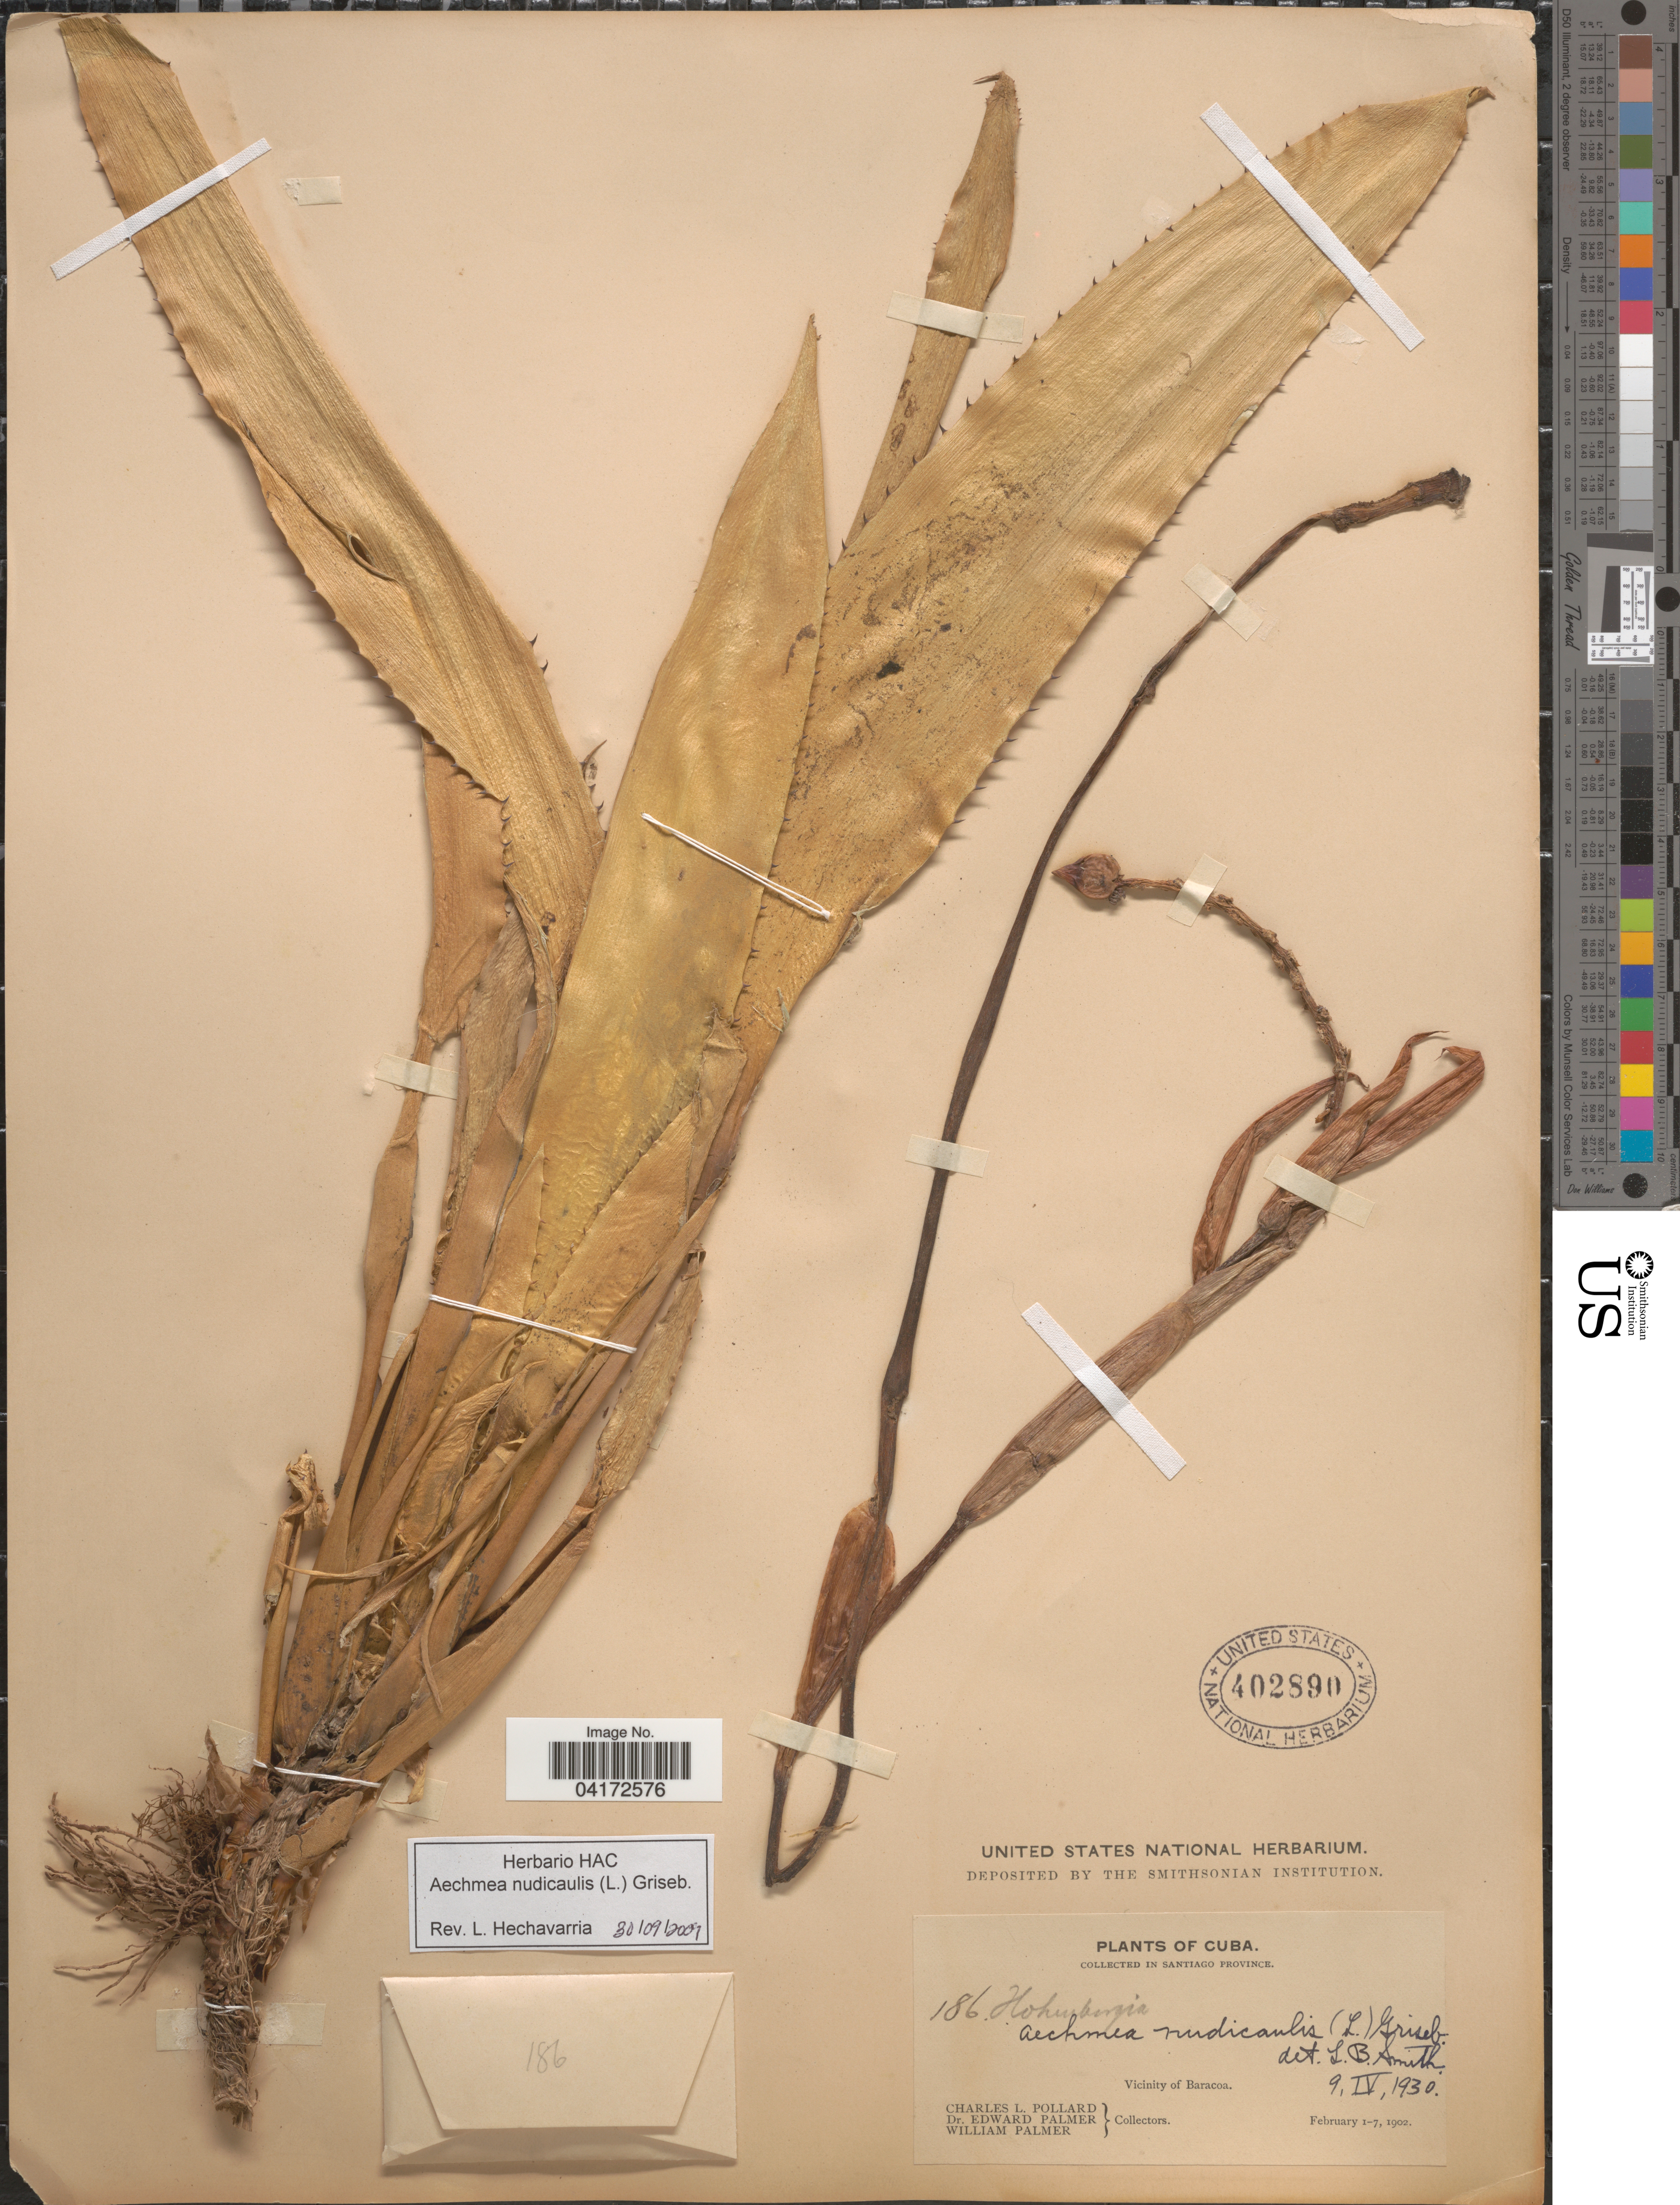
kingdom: Plantae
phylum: Tracheophyta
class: Liliopsida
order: Poales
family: Bromeliaceae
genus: Aechmea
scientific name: Aechmea nudicaulis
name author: (L.) Griseb.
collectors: C. L. Pollard, E. Palmer & W. Palmer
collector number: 186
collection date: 1902-02-01/1902-02-07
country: Cuba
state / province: Guantánamo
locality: Santiago Province. Vicinity of Baracoa.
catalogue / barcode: US 402890